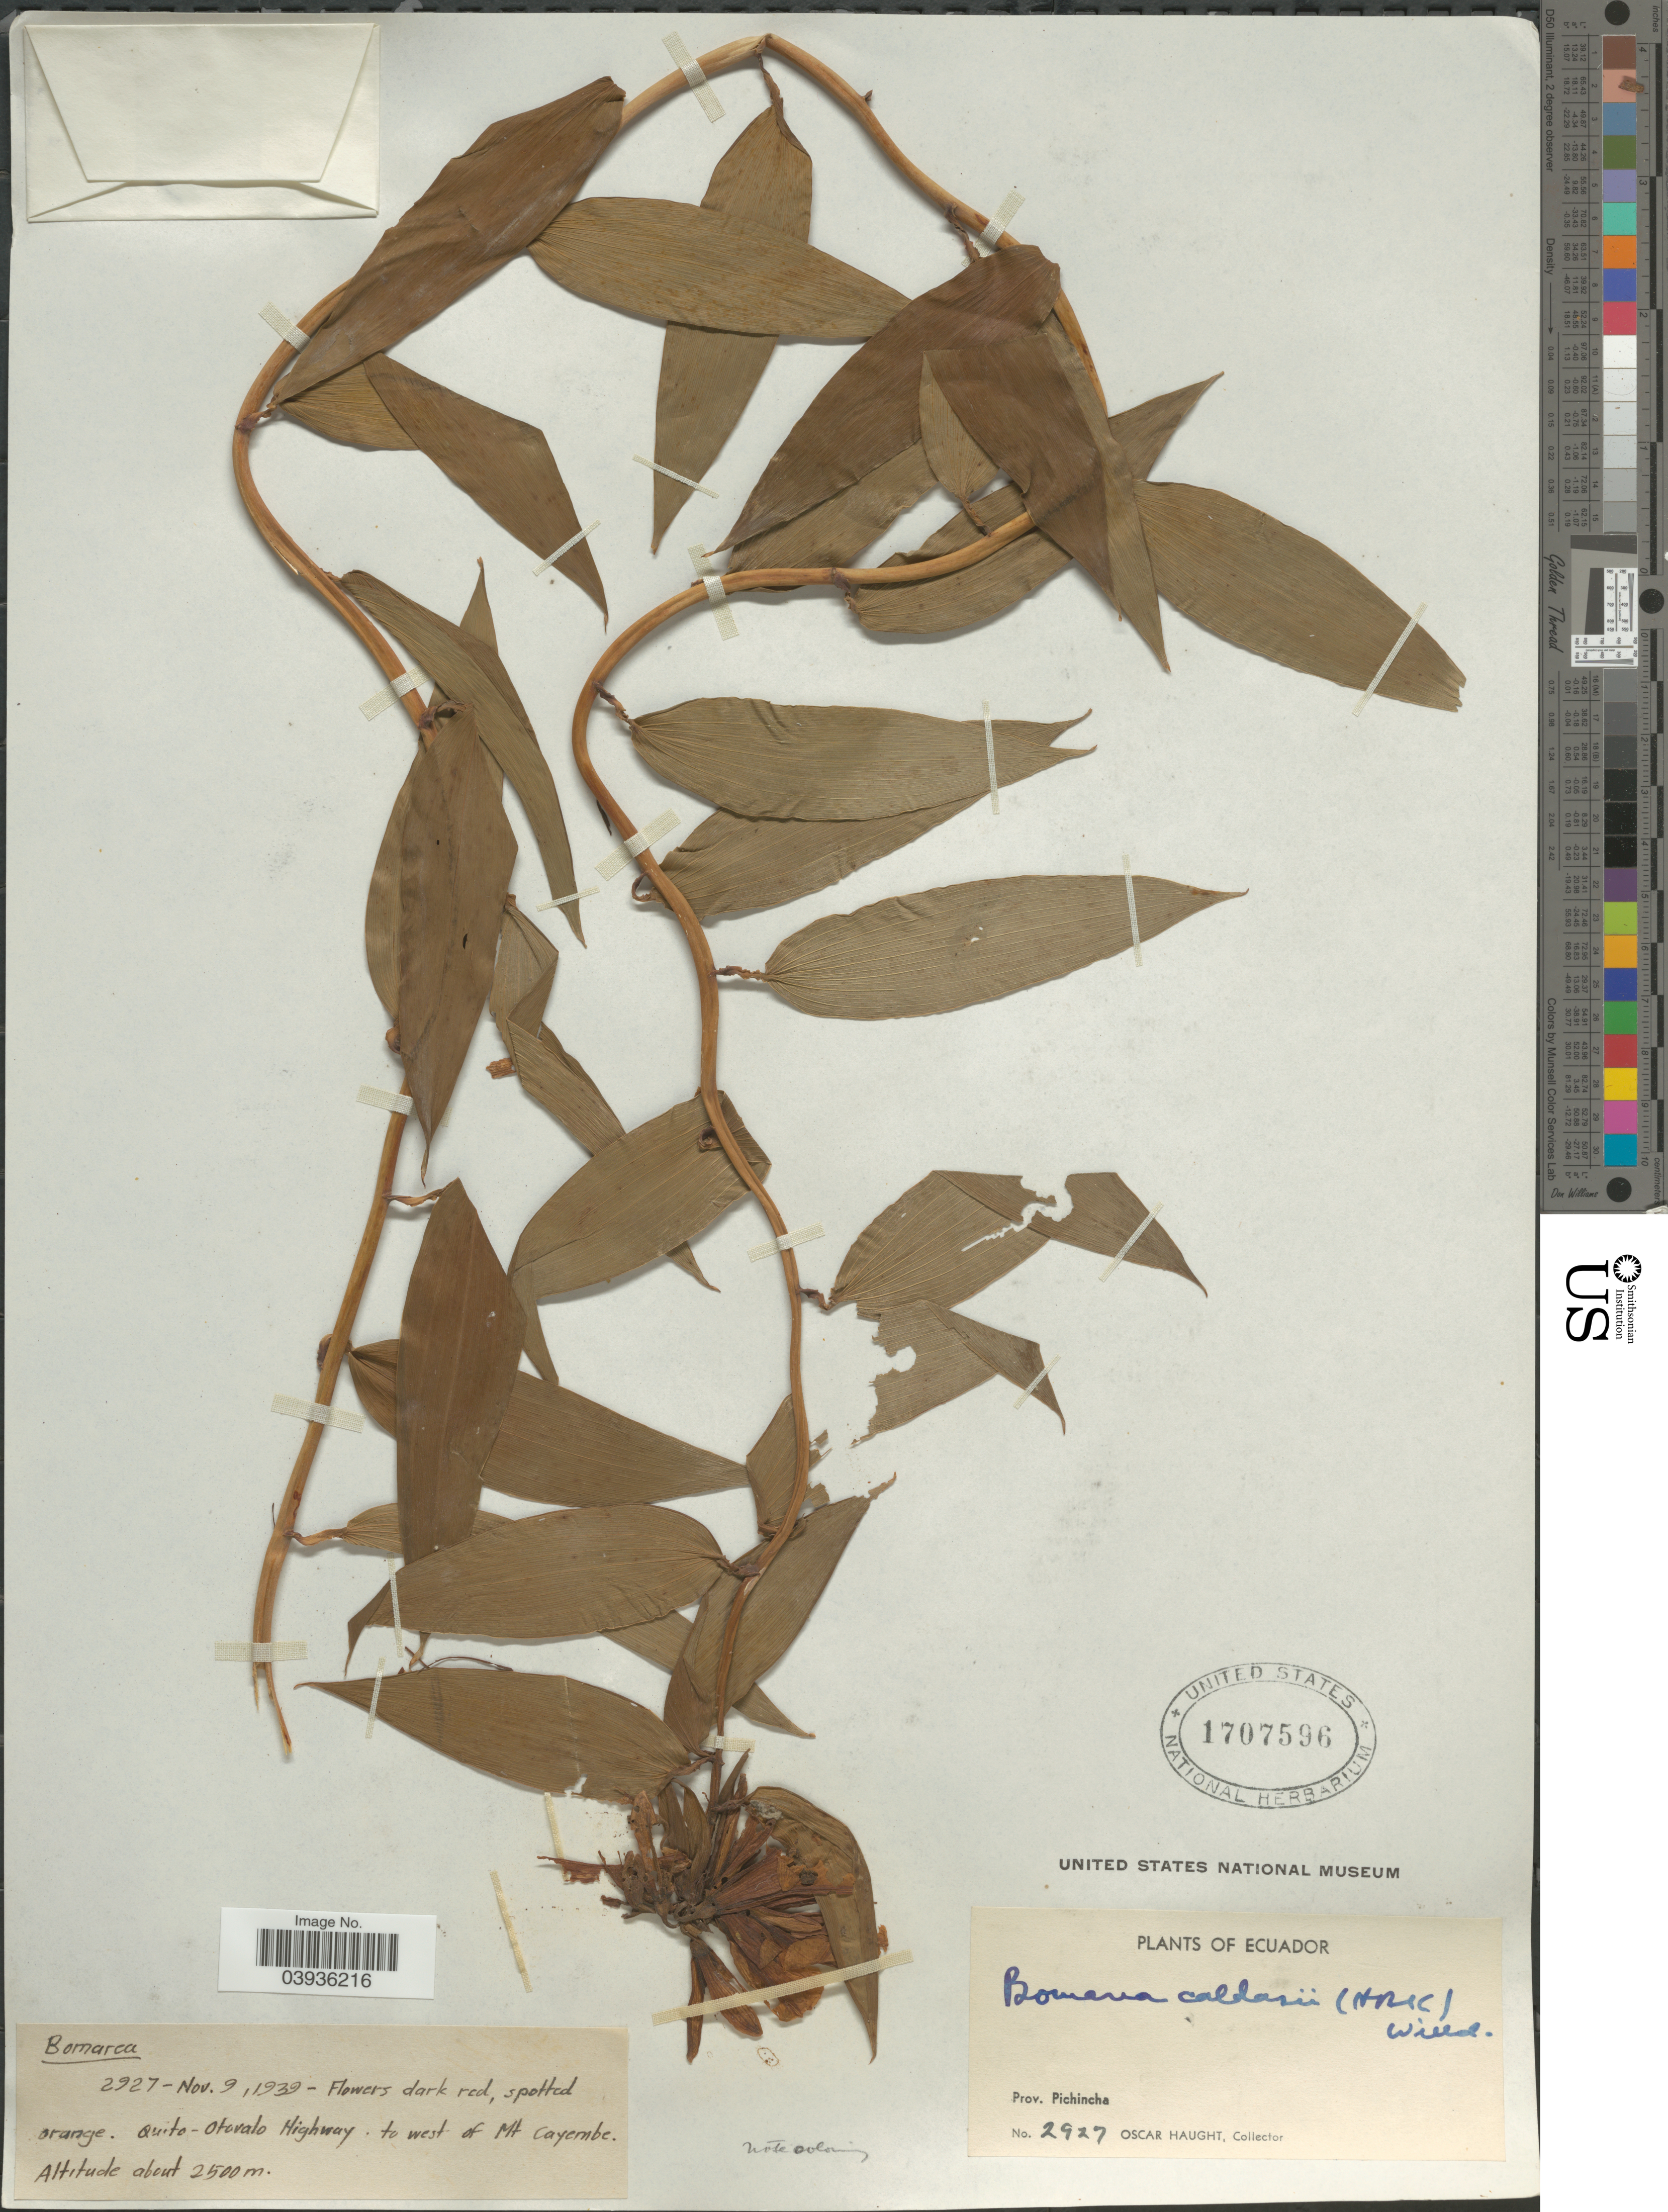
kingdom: Plantae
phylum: Tracheophyta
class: Liliopsida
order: Liliales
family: Alstroemeriaceae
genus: Bomarea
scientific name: Bomarea caldasii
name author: (Kunth) Asch. & Graebener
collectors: O. L. Haught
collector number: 2927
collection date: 1939-11-09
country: Ecuador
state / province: Pichincha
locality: Quito-Otavalo Highway to west of Mt. Cayembe.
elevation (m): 2500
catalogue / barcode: US 1707596